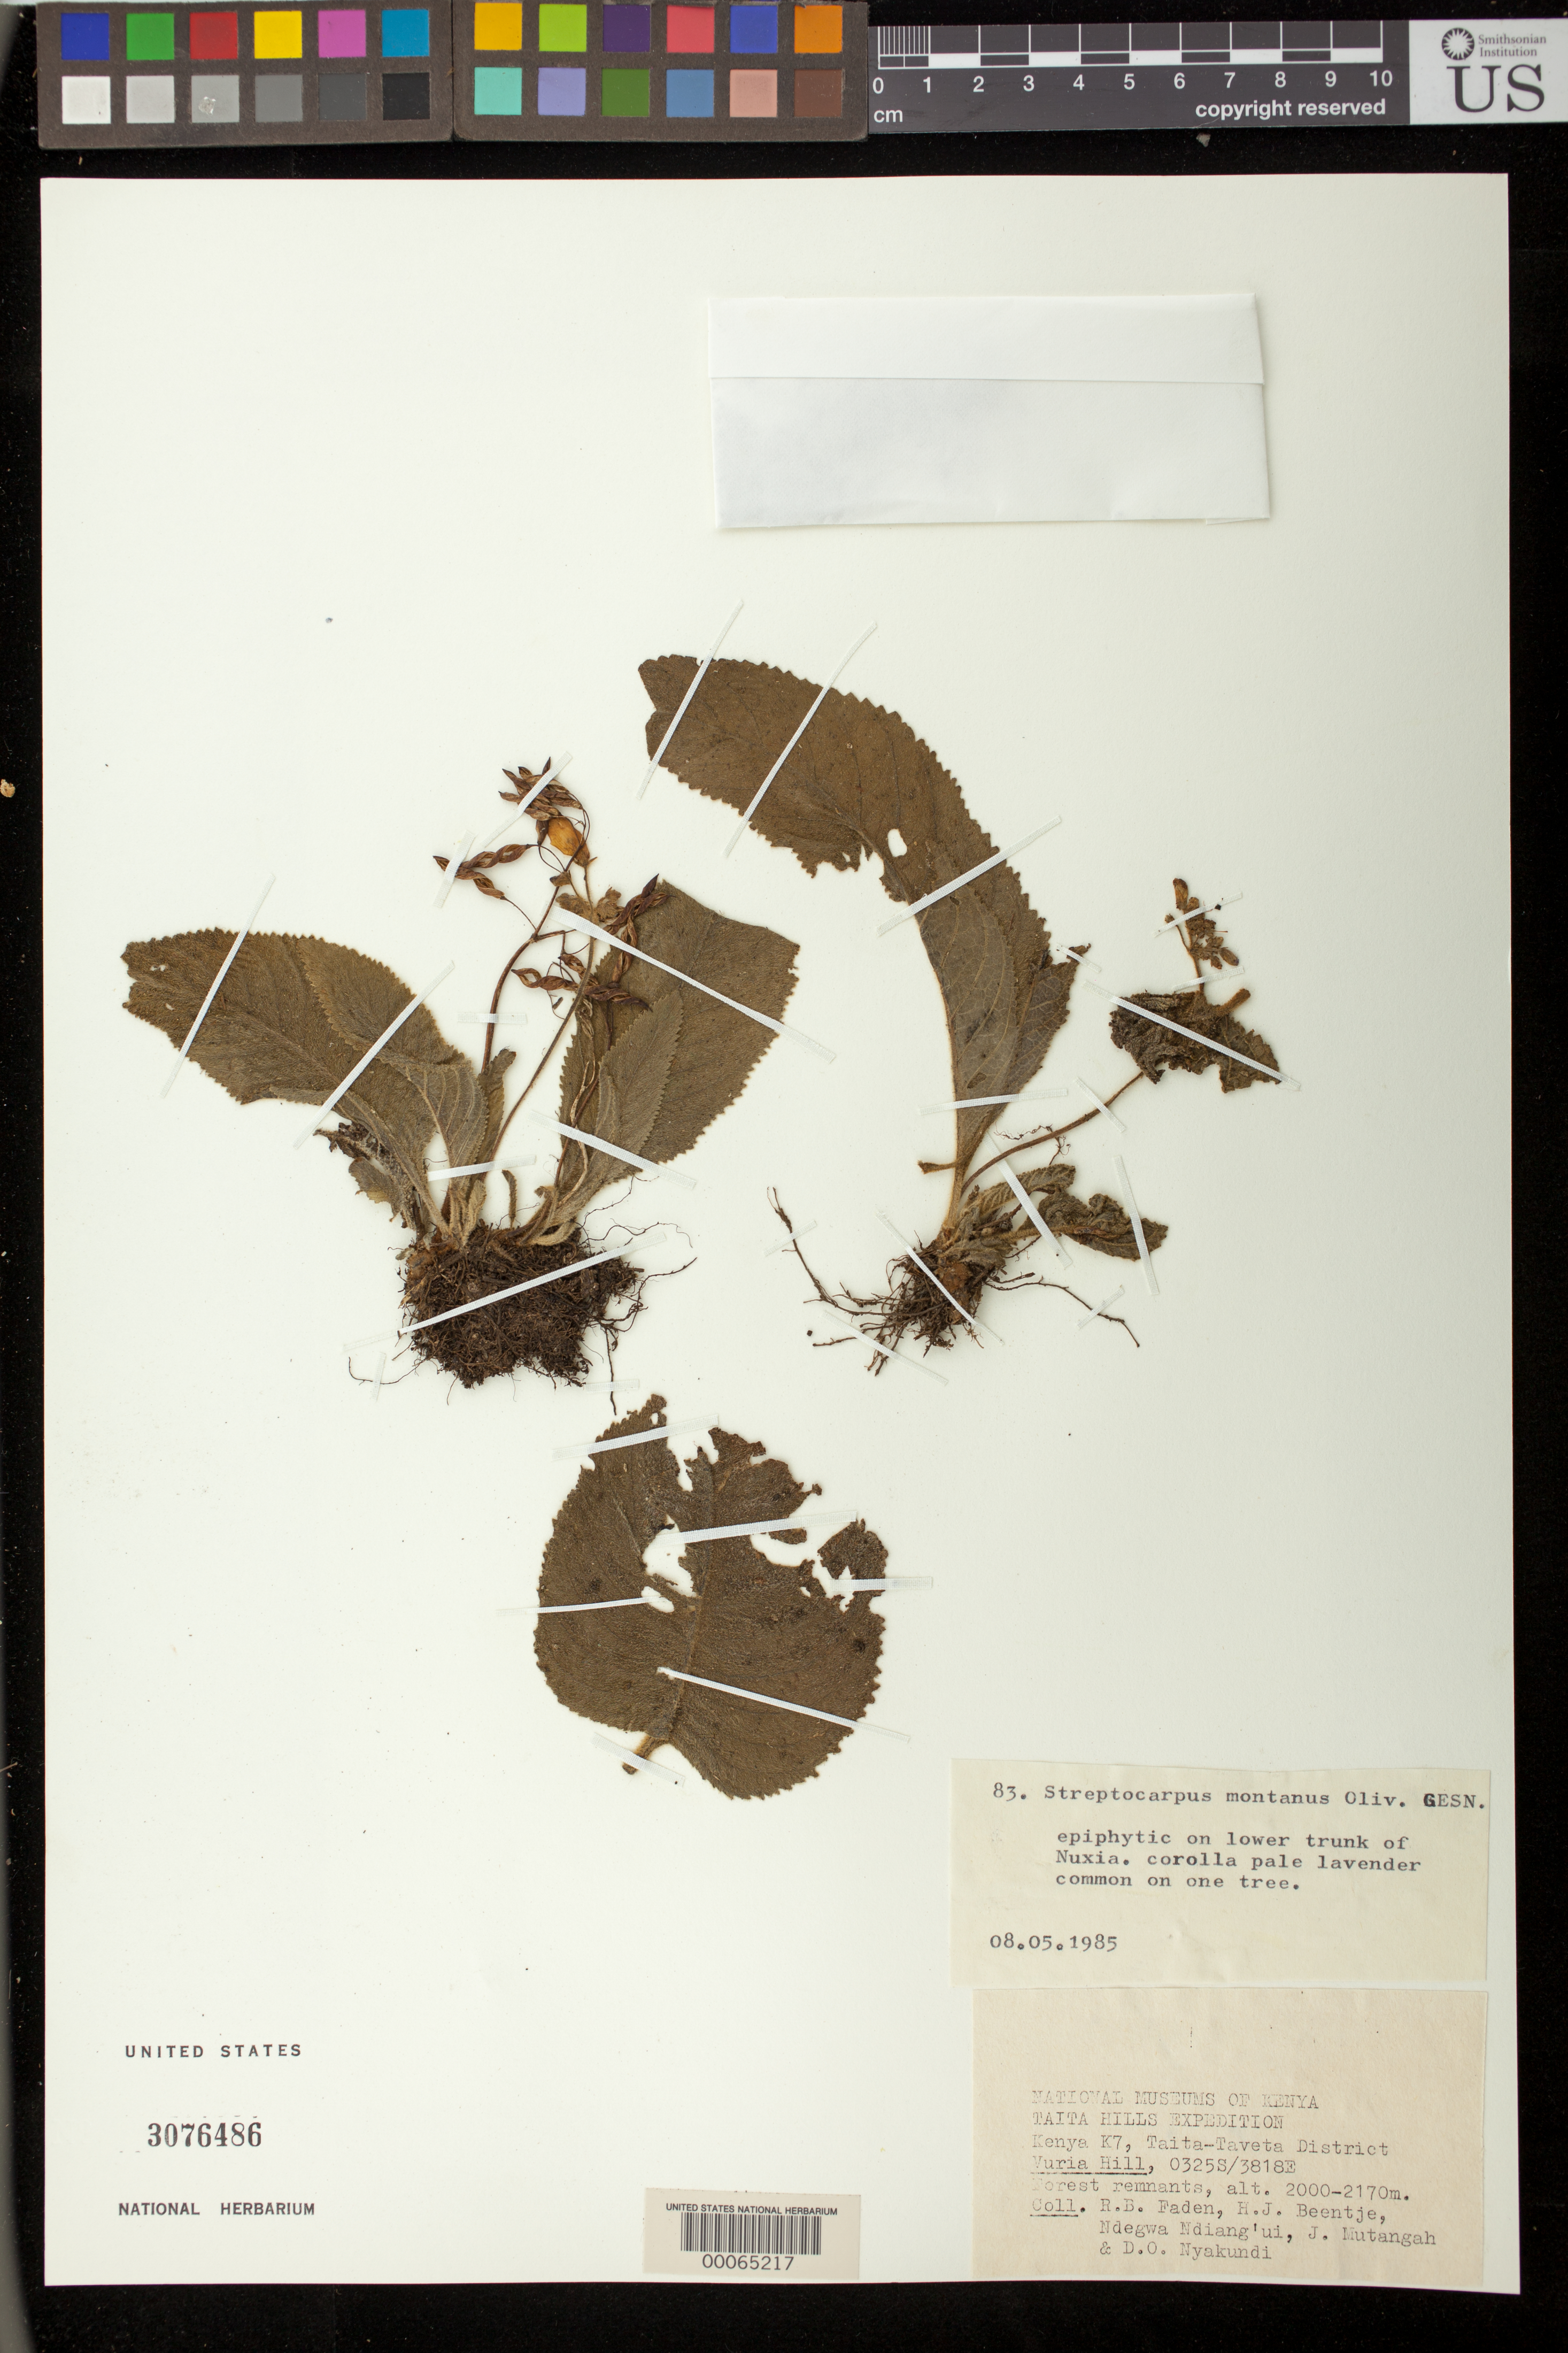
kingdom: Plantae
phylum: Tracheophyta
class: Magnoliopsida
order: Lamiales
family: Gesneriaceae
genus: Streptocarpus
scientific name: Streptocarpus montanus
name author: Oliv.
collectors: R. B. Faden, H. J. Beentje, N. Ndiang'ui, J. Mutangah & D. Nyakundi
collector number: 83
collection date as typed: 08 May 1985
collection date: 1985-05-08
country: Kenya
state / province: Taita Taveta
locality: Taita-taveta dist., Vuria hill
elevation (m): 2000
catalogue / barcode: US 3076486